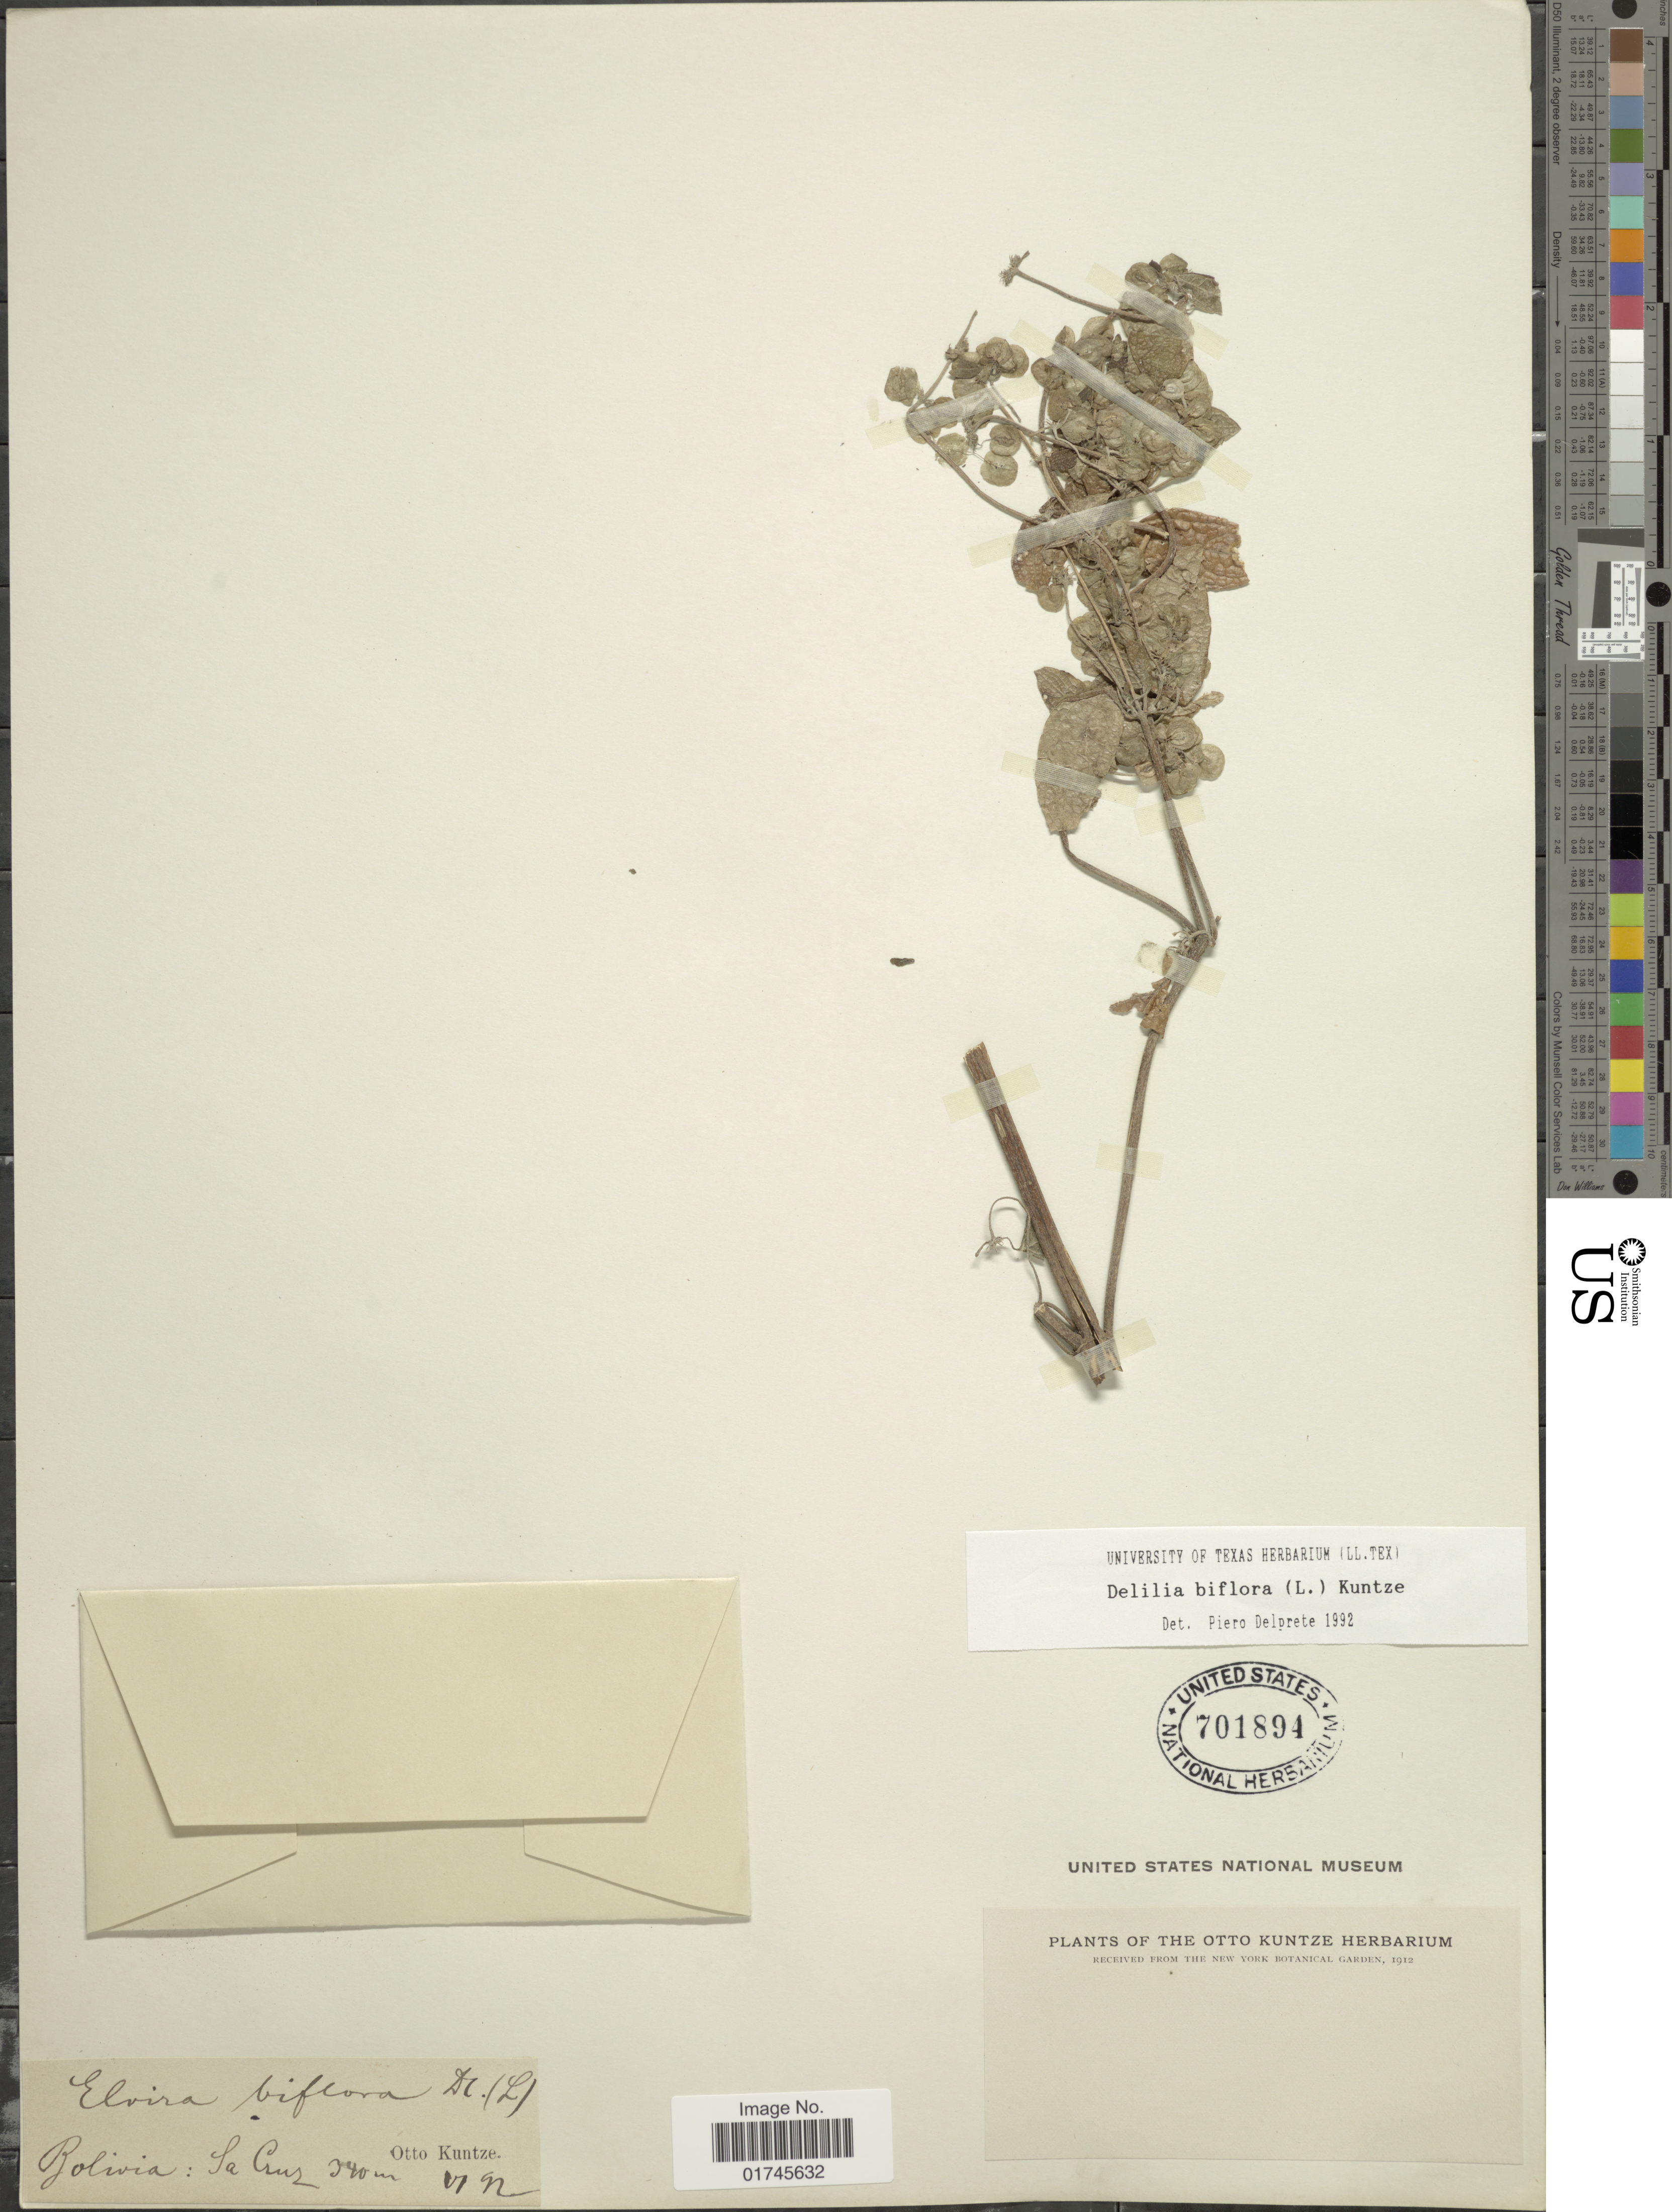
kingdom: Plantae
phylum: Tracheophyta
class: Magnoliopsida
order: Asterales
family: Asteraceae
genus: Delilia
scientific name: Delilia biflora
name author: (L.) Kuntze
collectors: C.E.O. Kuntze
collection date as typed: Transcribed d/m/y: /6/92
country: Bolivia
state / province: Santa Cruz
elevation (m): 340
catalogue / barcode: US 701894